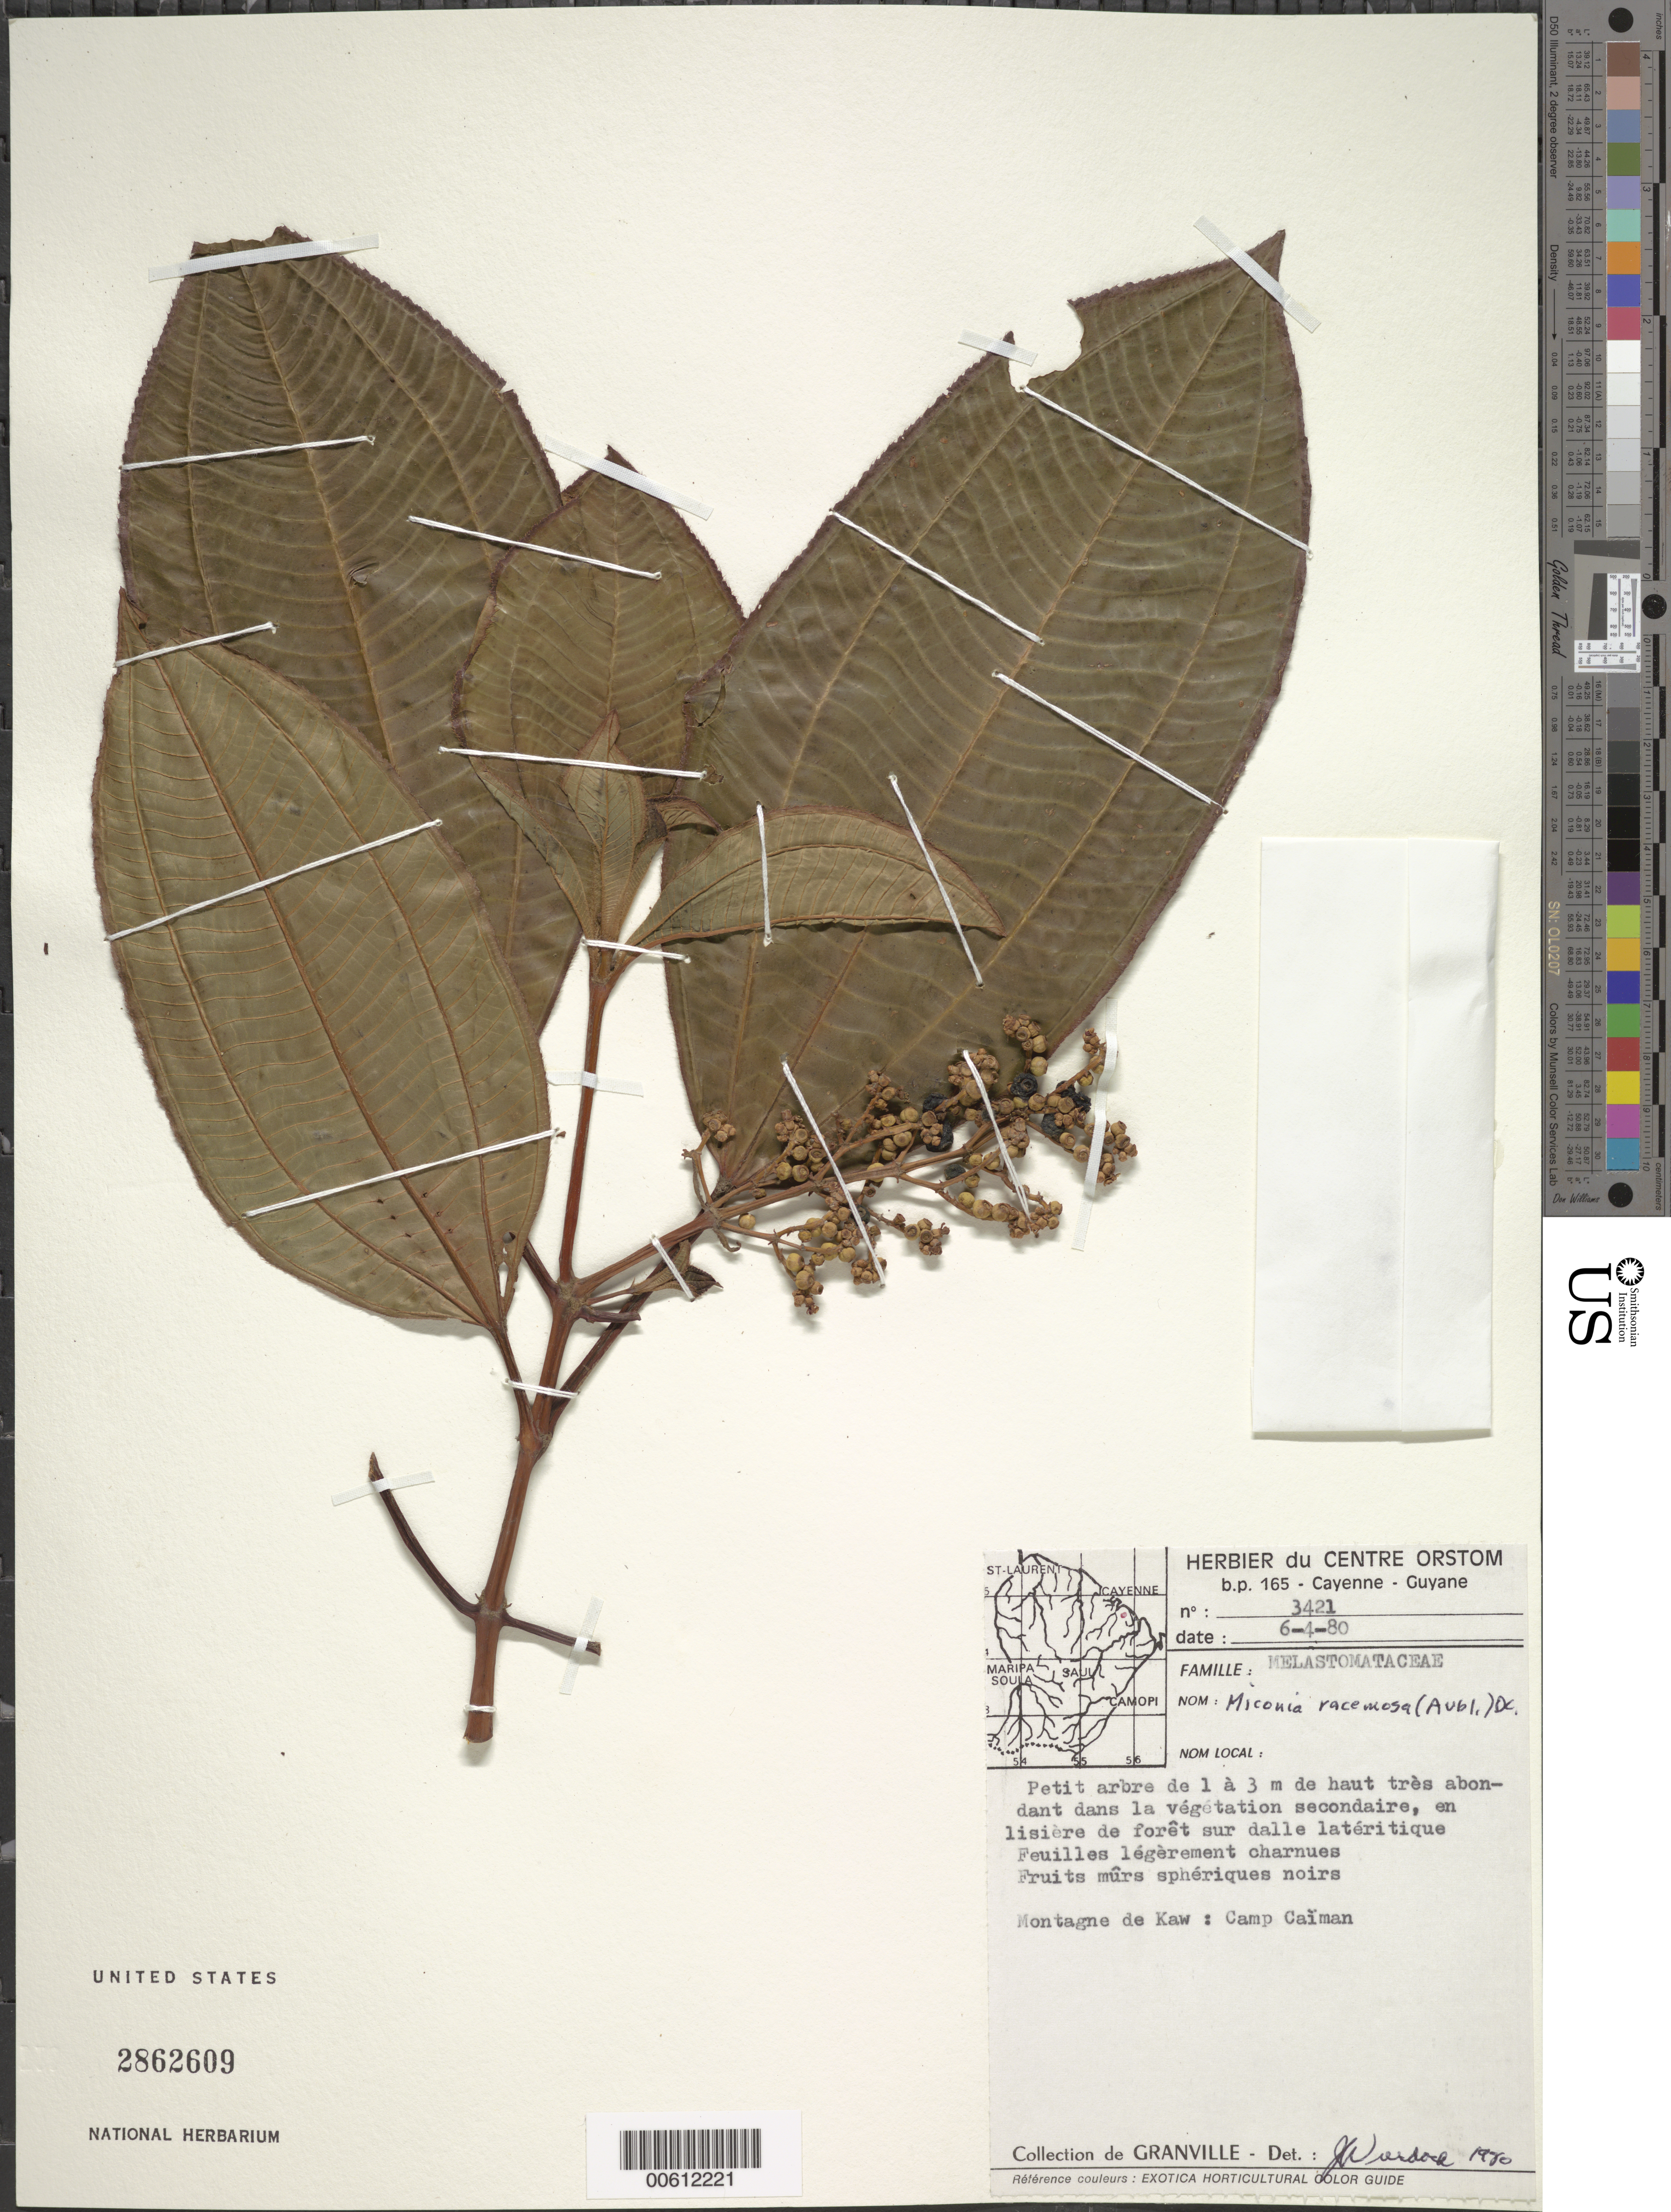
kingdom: Plantae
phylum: Tracheophyta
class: Magnoliopsida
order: Myrtales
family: Melastomataceae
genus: Miconia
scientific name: Miconia racemosa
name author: (Aubl.) DC.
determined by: Wurdack, John J., (US), US (UNITED STATES)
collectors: J.-J. de Granville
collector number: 3421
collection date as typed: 6-Apr-80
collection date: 1980-04-06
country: French Guiana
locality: Montagne de Kaw, Camp Caïman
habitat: Lisiere de foret sur dalle lateritique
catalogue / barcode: US 2862609